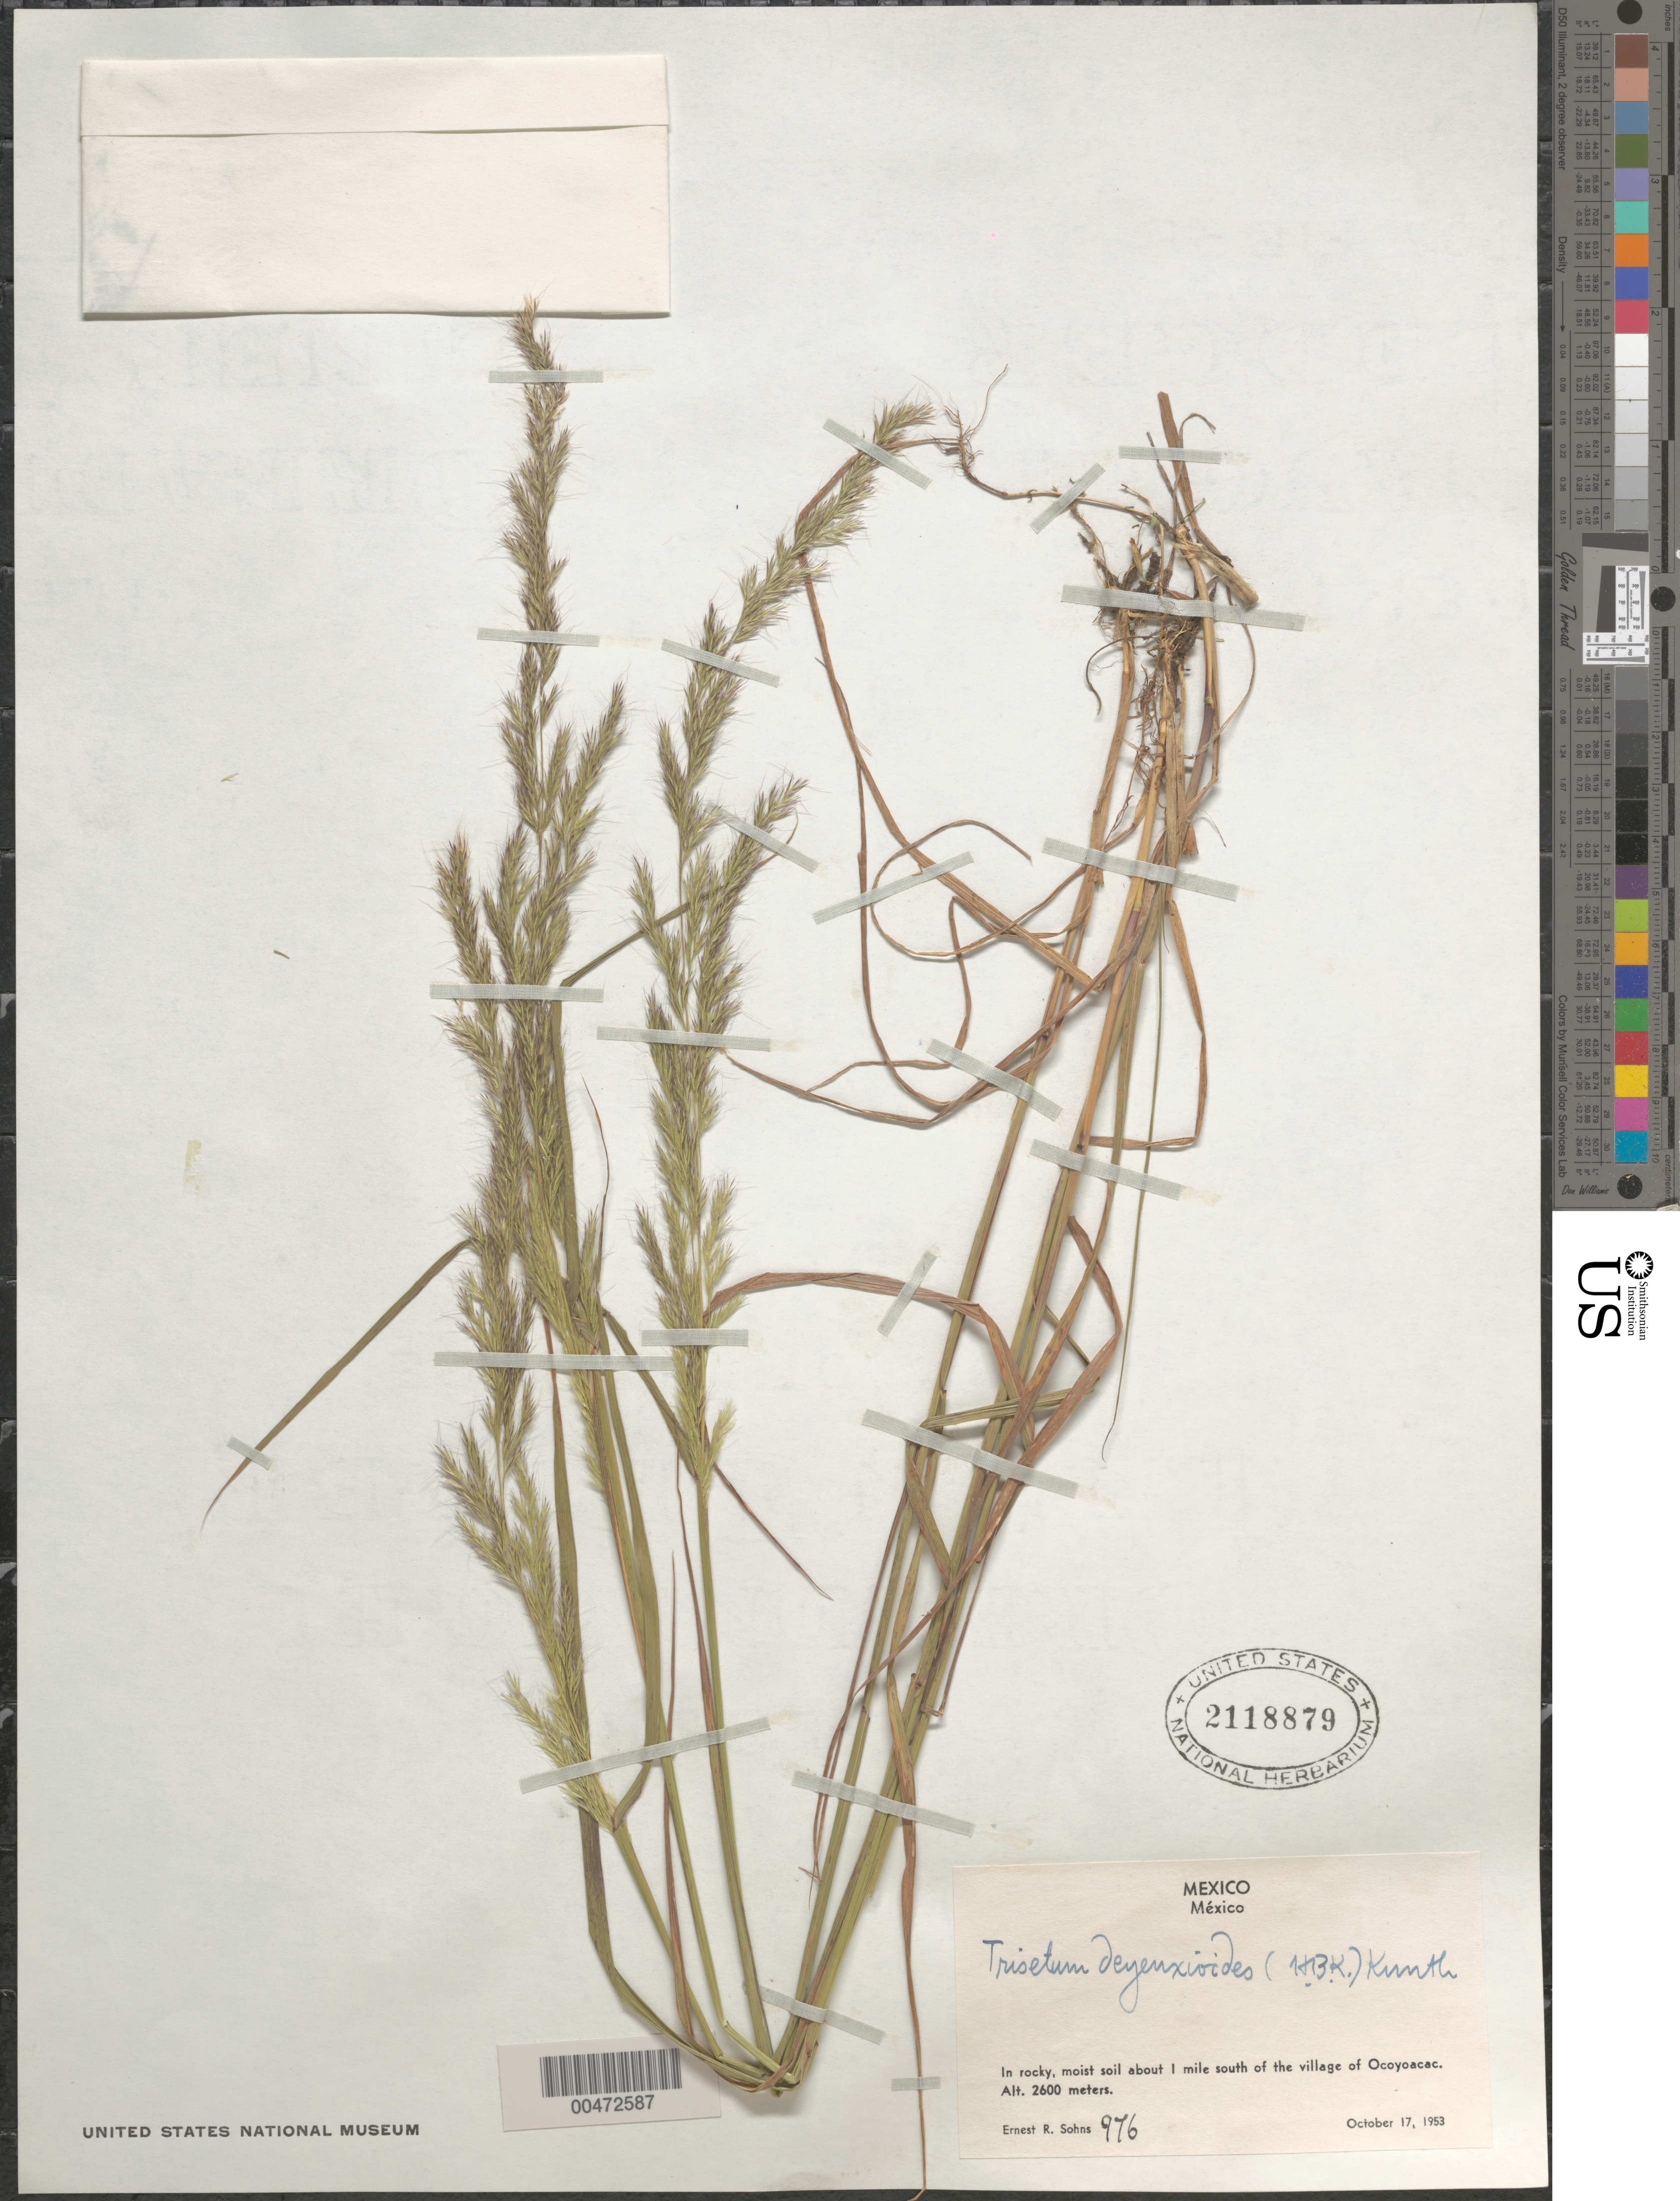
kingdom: Plantae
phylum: Tracheophyta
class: Liliopsida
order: Poales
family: Poaceae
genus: Trisetum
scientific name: Trisetum deyeuxioides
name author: (Kunth) Kunth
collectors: E. R. Sohns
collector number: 976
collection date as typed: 17 Oct 1953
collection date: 1953-10-17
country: Mexico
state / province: México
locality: About 1 mi S of the village of Ocoyoacac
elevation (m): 2600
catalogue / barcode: US 2118879